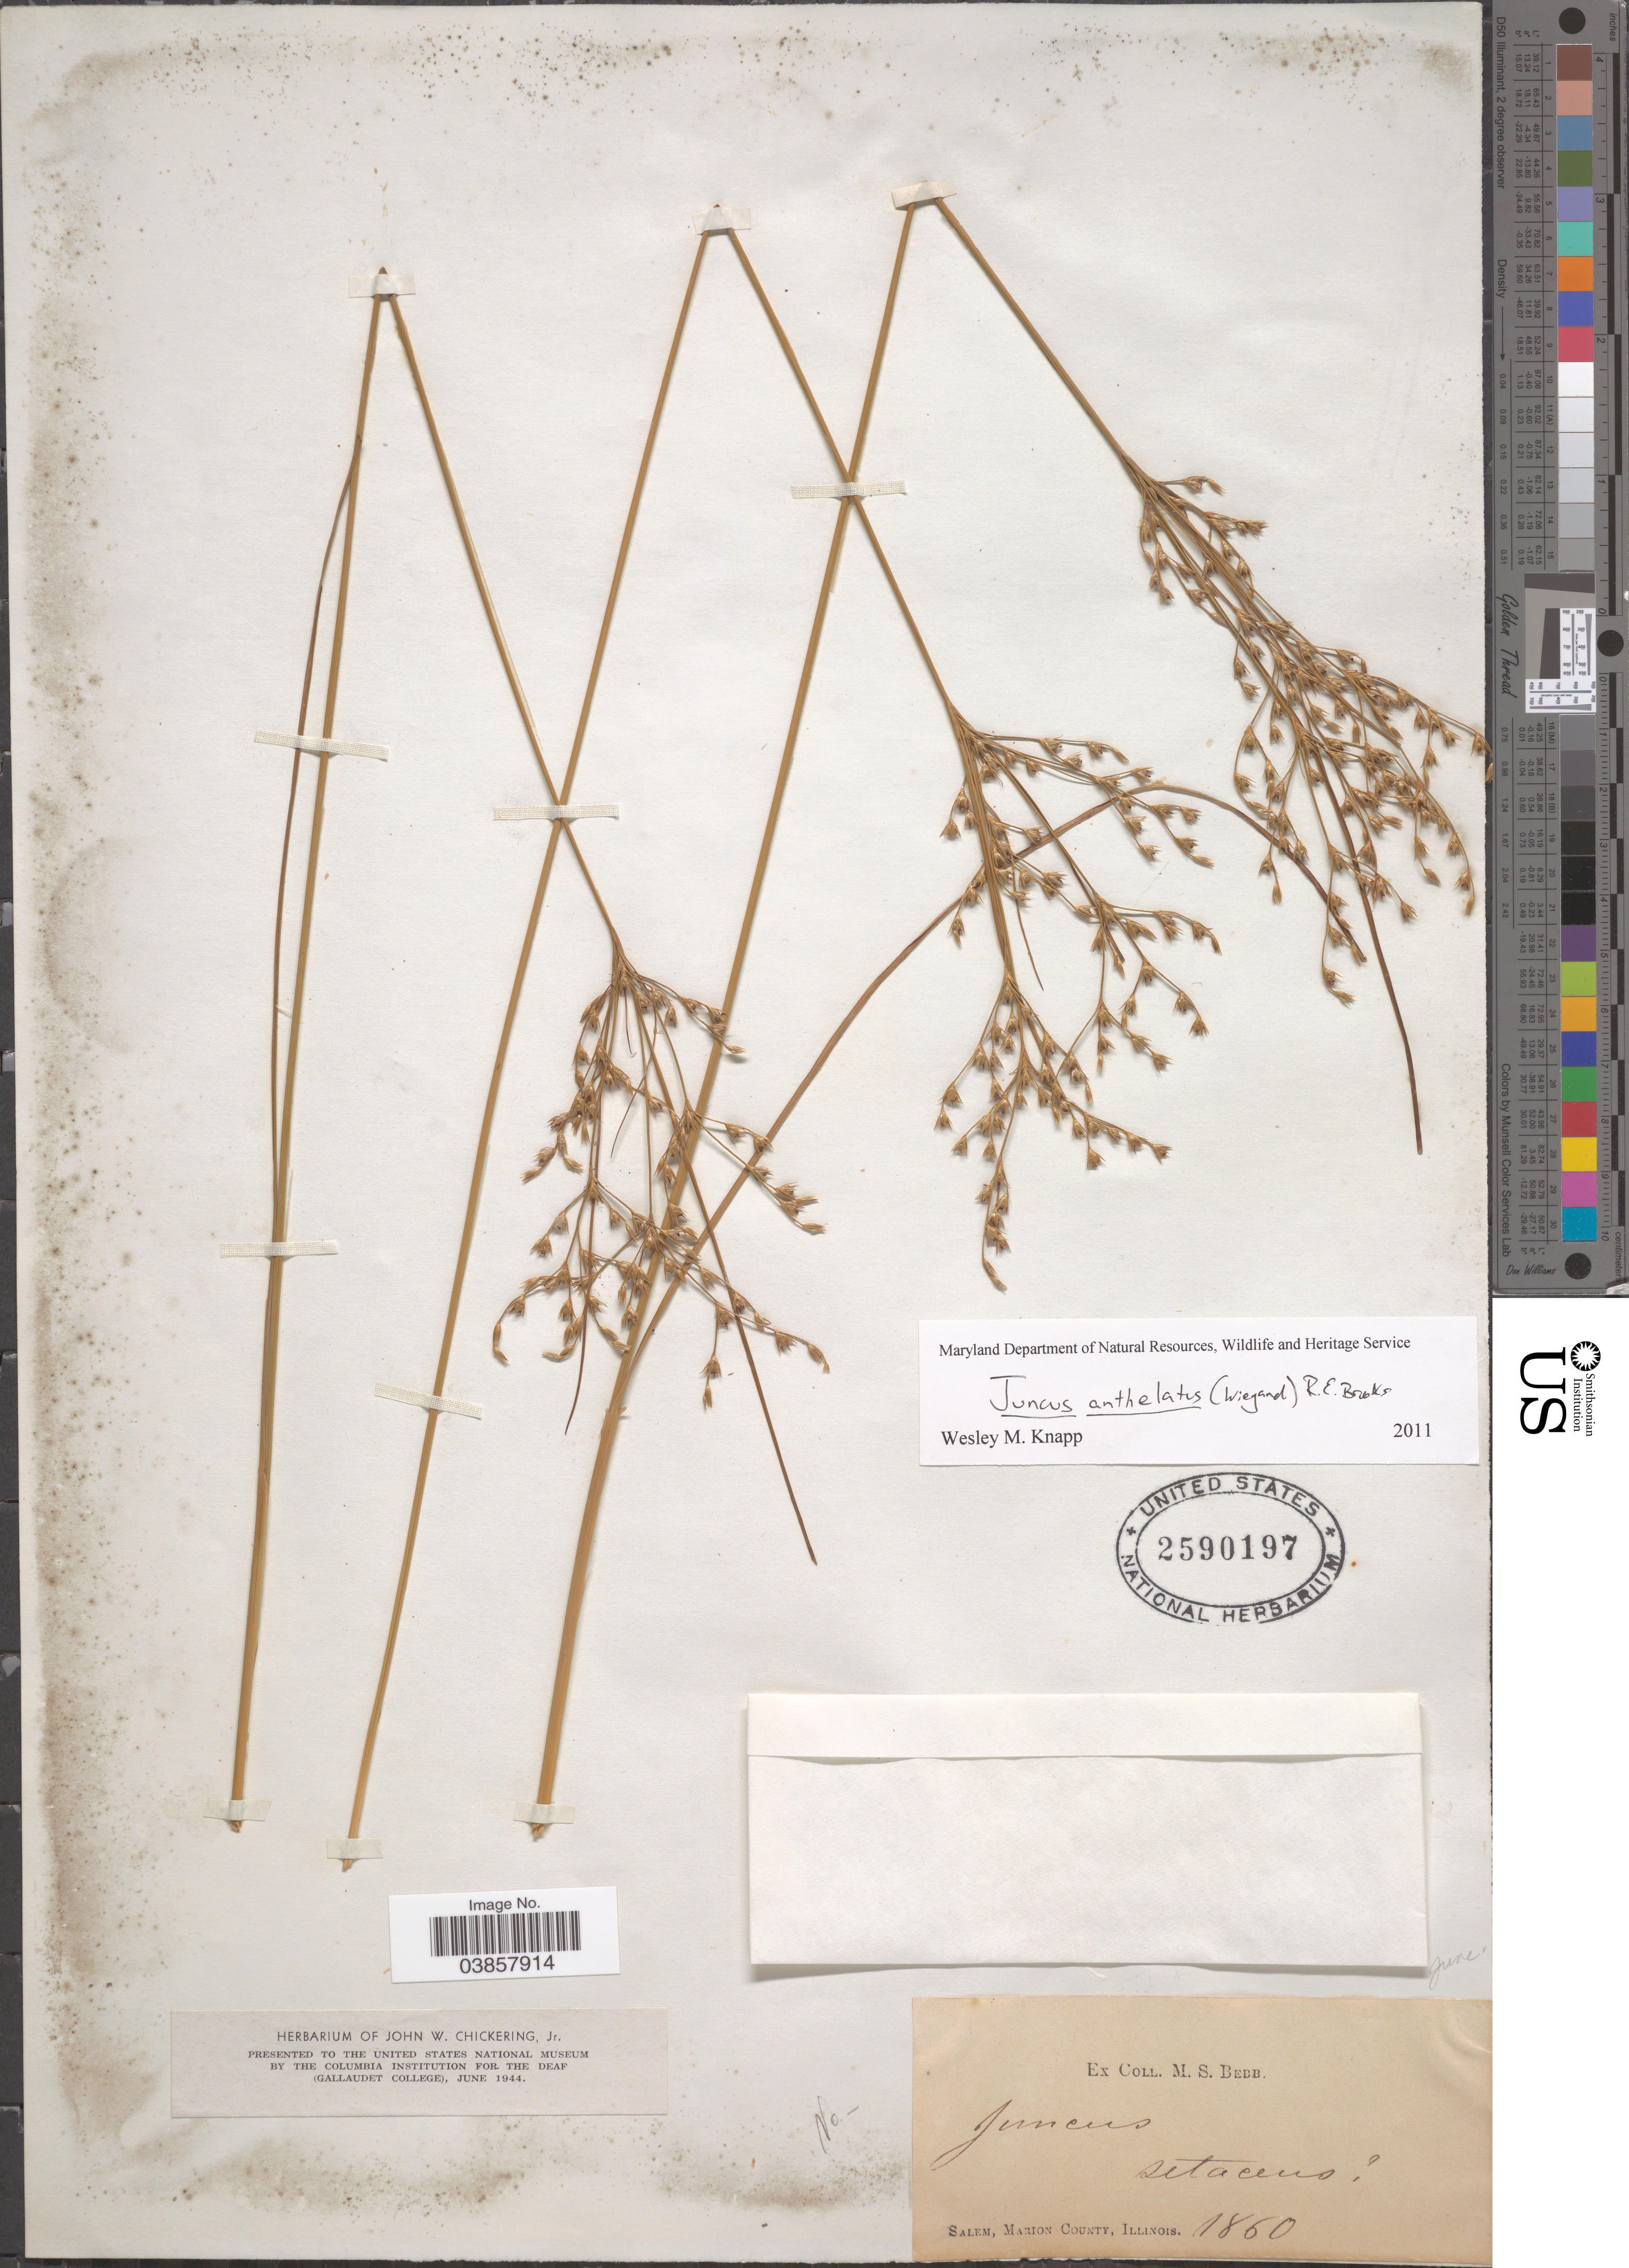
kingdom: Plantae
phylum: Tracheophyta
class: Liliopsida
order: Poales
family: Juncaceae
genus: Juncus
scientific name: Juncus tenuis f. anthelatus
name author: (Wiegand) F.J. Herm.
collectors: ex Herb. M. S. Bebb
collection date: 1860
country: United States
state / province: Illinois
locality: Salem, Marion County.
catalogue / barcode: US 2590197